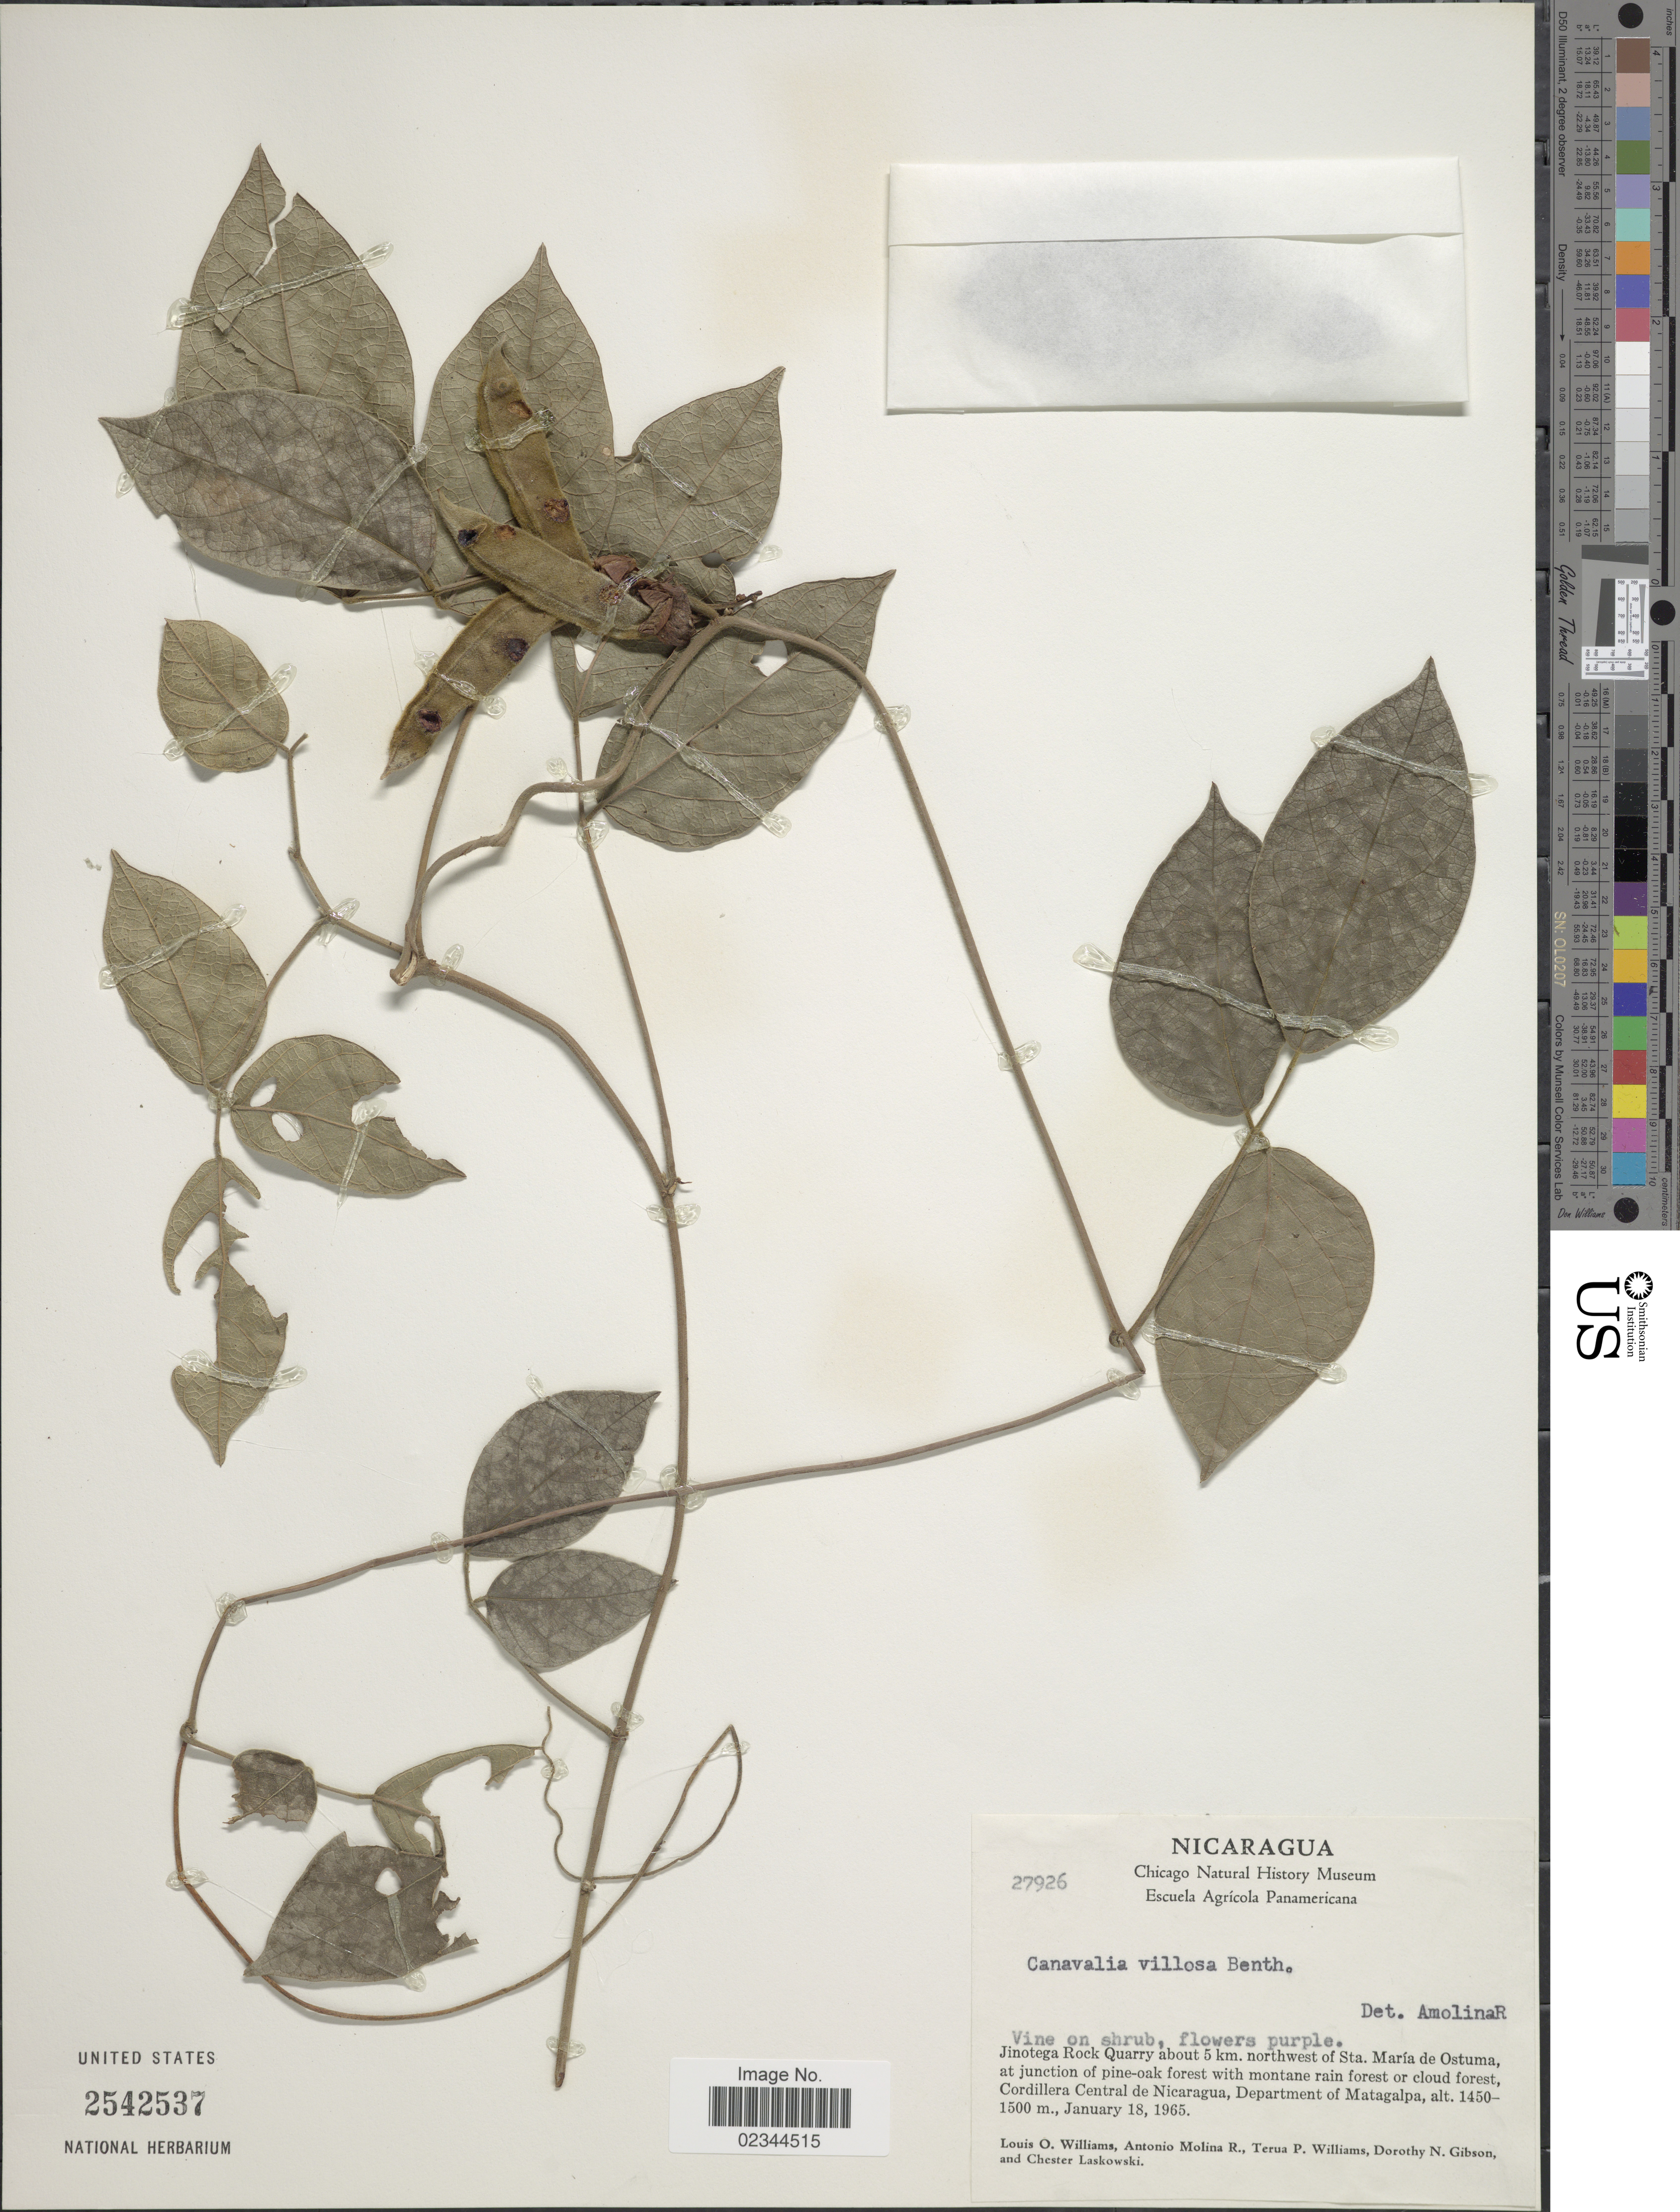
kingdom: Plantae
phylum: Tracheophyta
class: Magnoliopsida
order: Fabales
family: Fabaceae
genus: Canavalia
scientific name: Canavalia villosa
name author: Benth.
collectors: L. O. Williams, A. Molina R., T. Williams, D. N. Gibson & C. Laskowski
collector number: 27926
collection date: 1965-01-18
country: Nicaragua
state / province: Matagalpa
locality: Jinotega Rock Quarry about 5 km. northwest of Sta. Maria de Ostuma, Cordillera Central de Nicaragua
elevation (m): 1450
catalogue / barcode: US 2542537